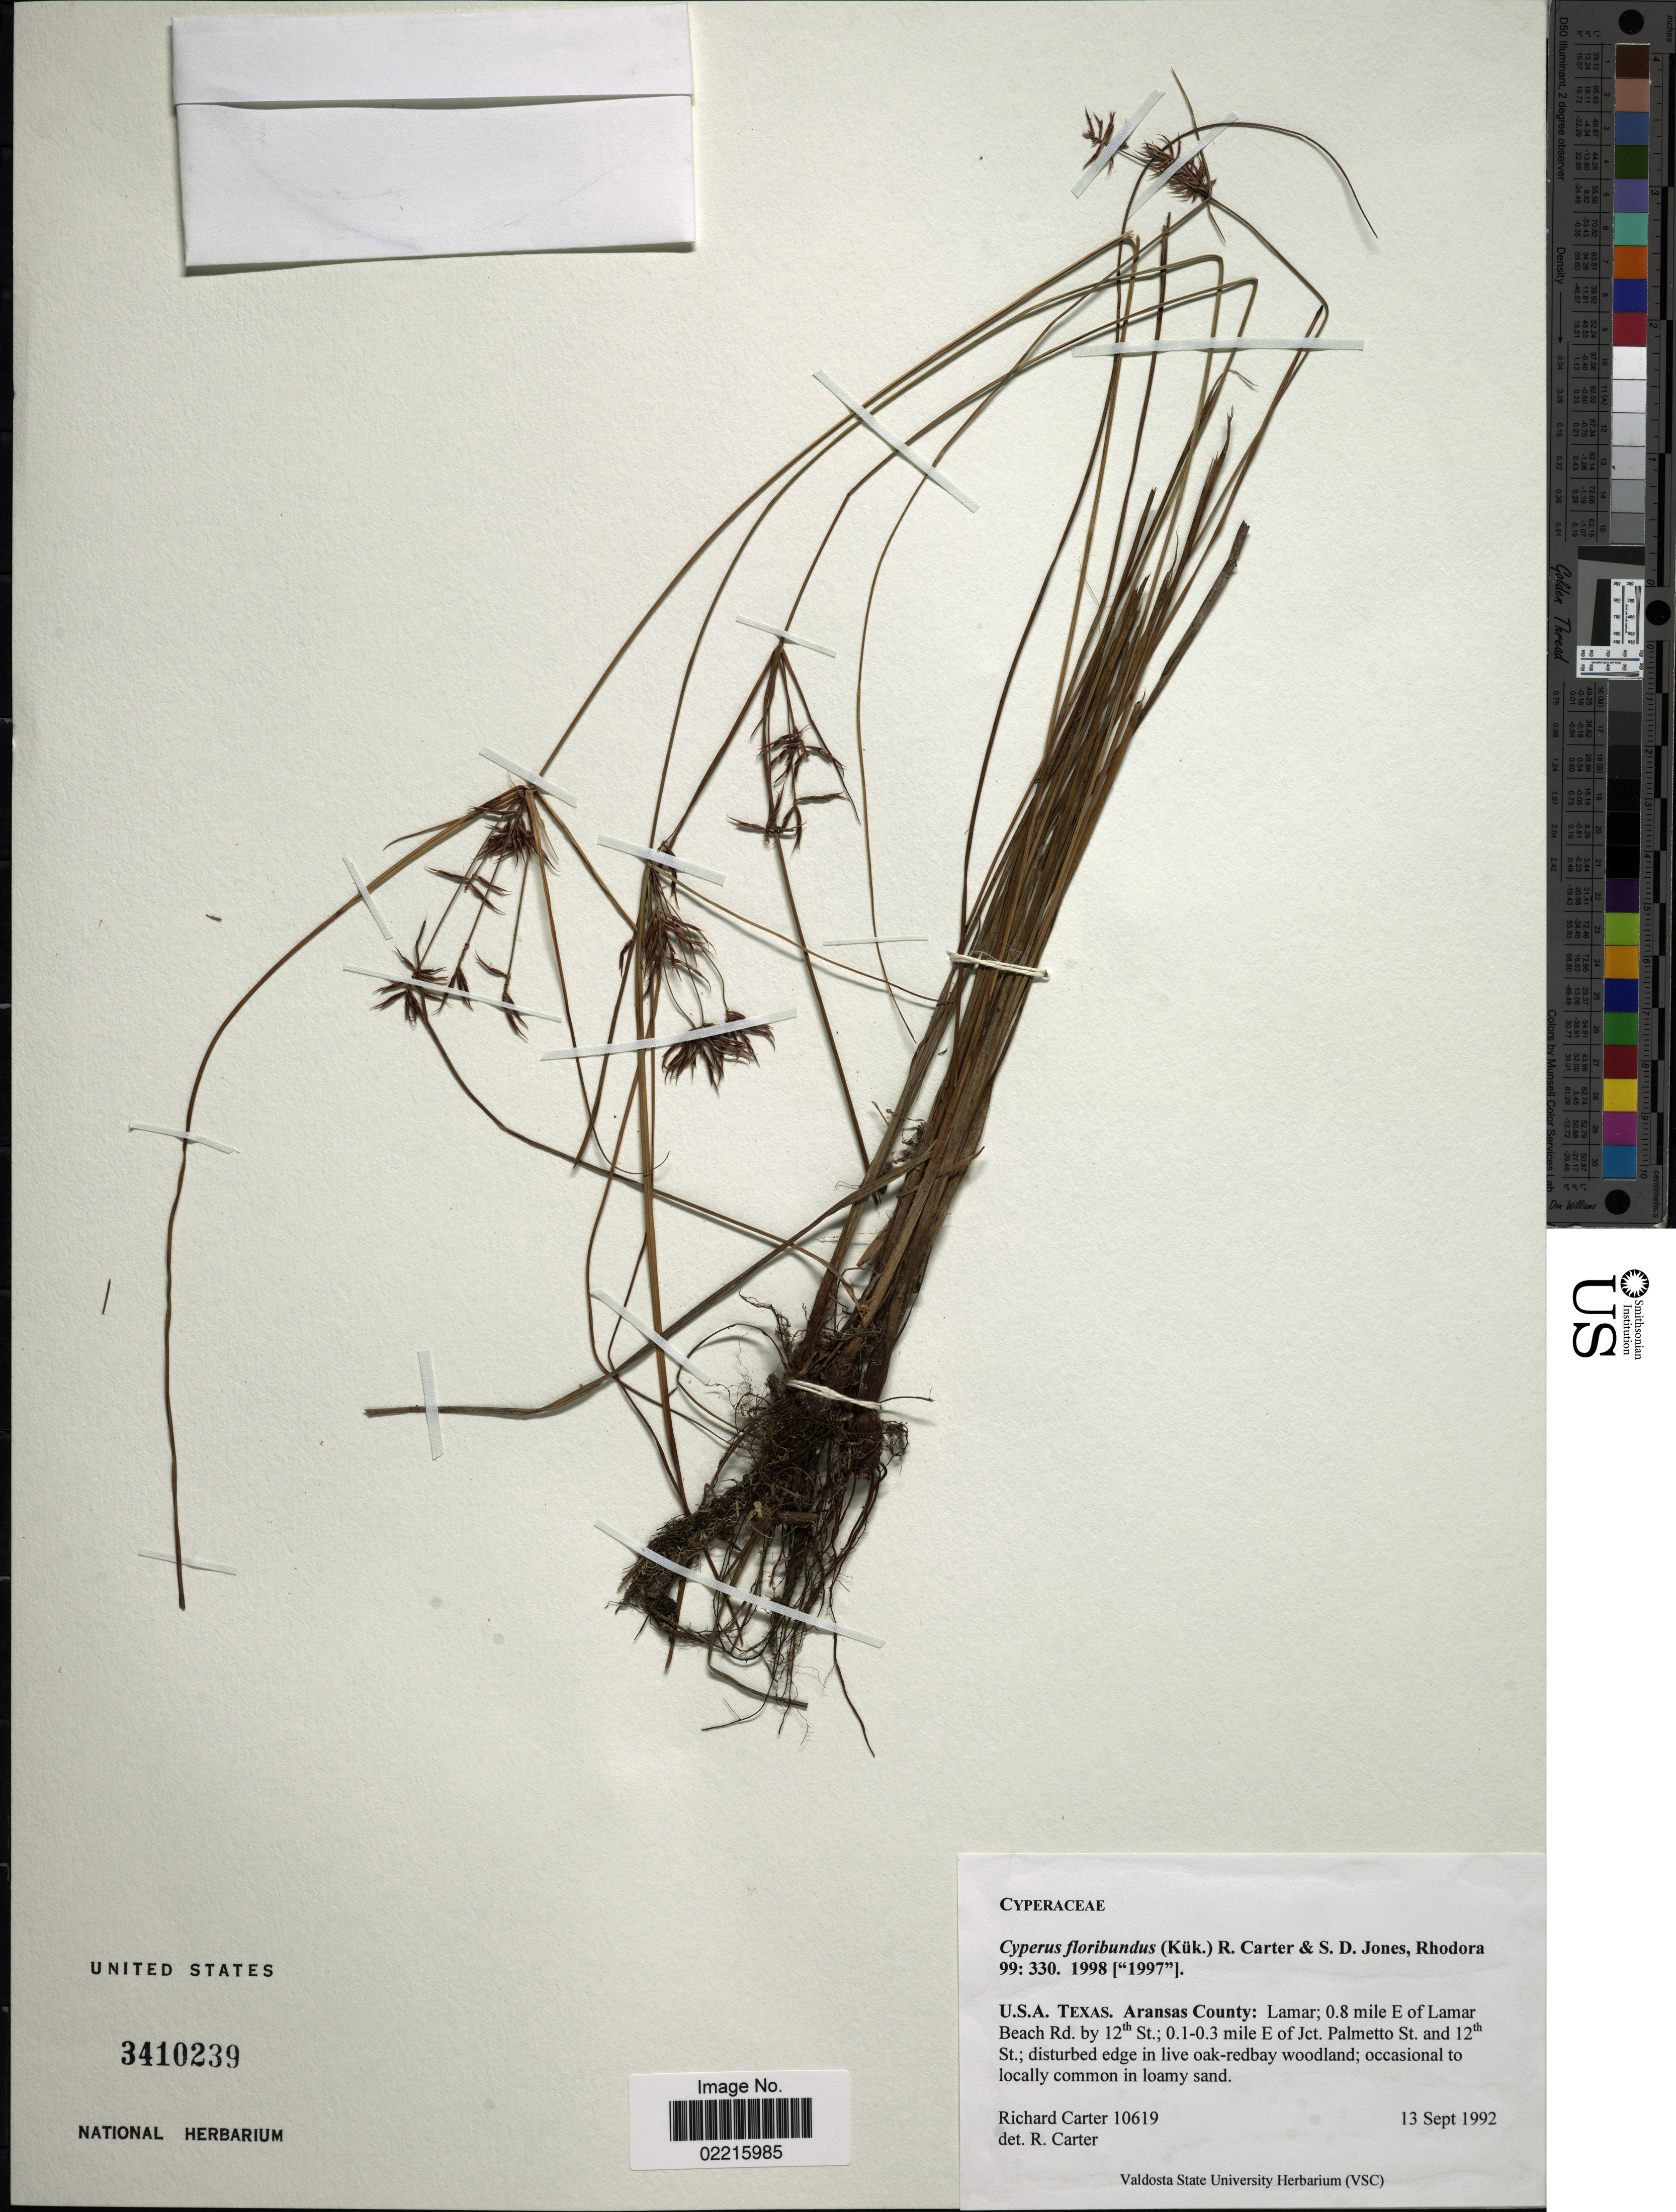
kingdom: Plantae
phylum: Tracheophyta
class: Liliopsida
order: Poales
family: Cyperaceae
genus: Cyperus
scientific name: Cyperus floribundus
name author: (Kük.) R. Carter & S.D. Jones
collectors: R. Carter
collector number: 10619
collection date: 1992-09-13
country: United States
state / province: Texas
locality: Aransas County: Lamar; 0.8 mile E of Lamar Beach Rd. by 12th St.; 0.1-0.3 mile E of Jct. Palmetto St. and 12th St.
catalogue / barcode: US 3410239